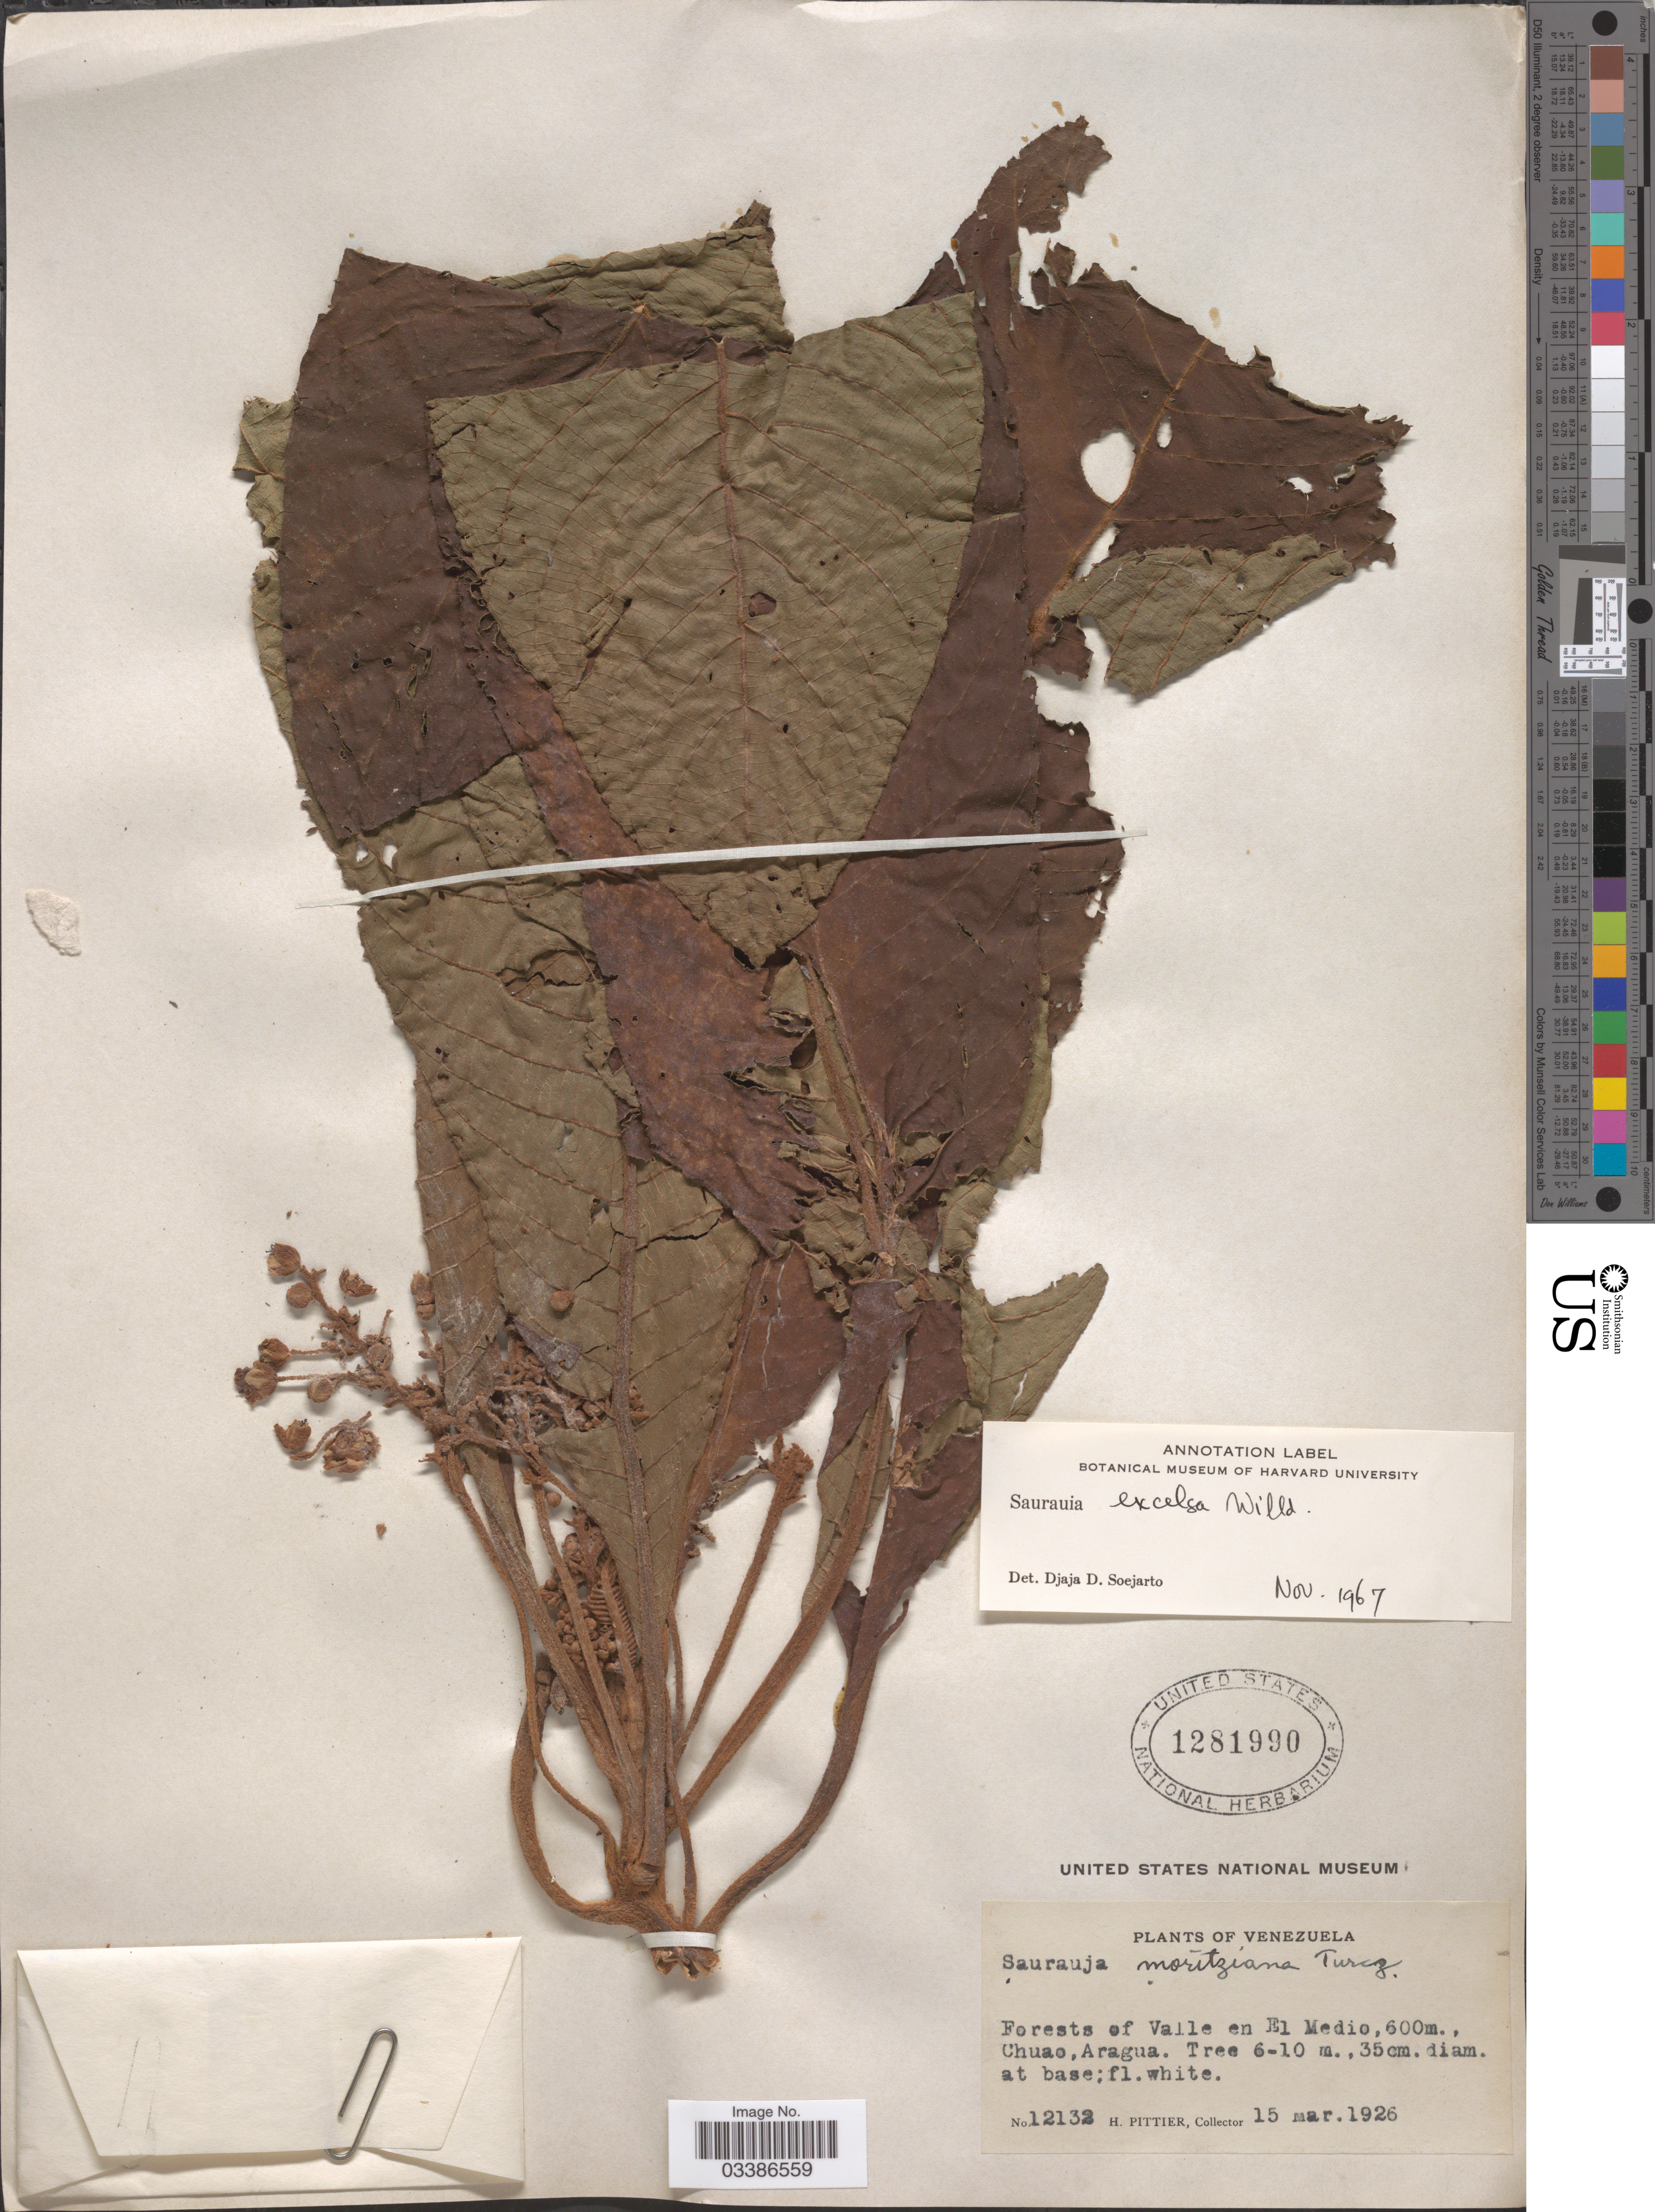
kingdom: Plantae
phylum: Tracheophyta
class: Magnoliopsida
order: Ericales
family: Actinidiaceae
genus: Saurauia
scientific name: Saurauia excelsa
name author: Willd.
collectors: H. F. Pittier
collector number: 12132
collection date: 1926-03-15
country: Venezuela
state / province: Aragua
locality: Forests of Valle en El Medio, Chuao.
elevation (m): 600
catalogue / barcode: US 1281990